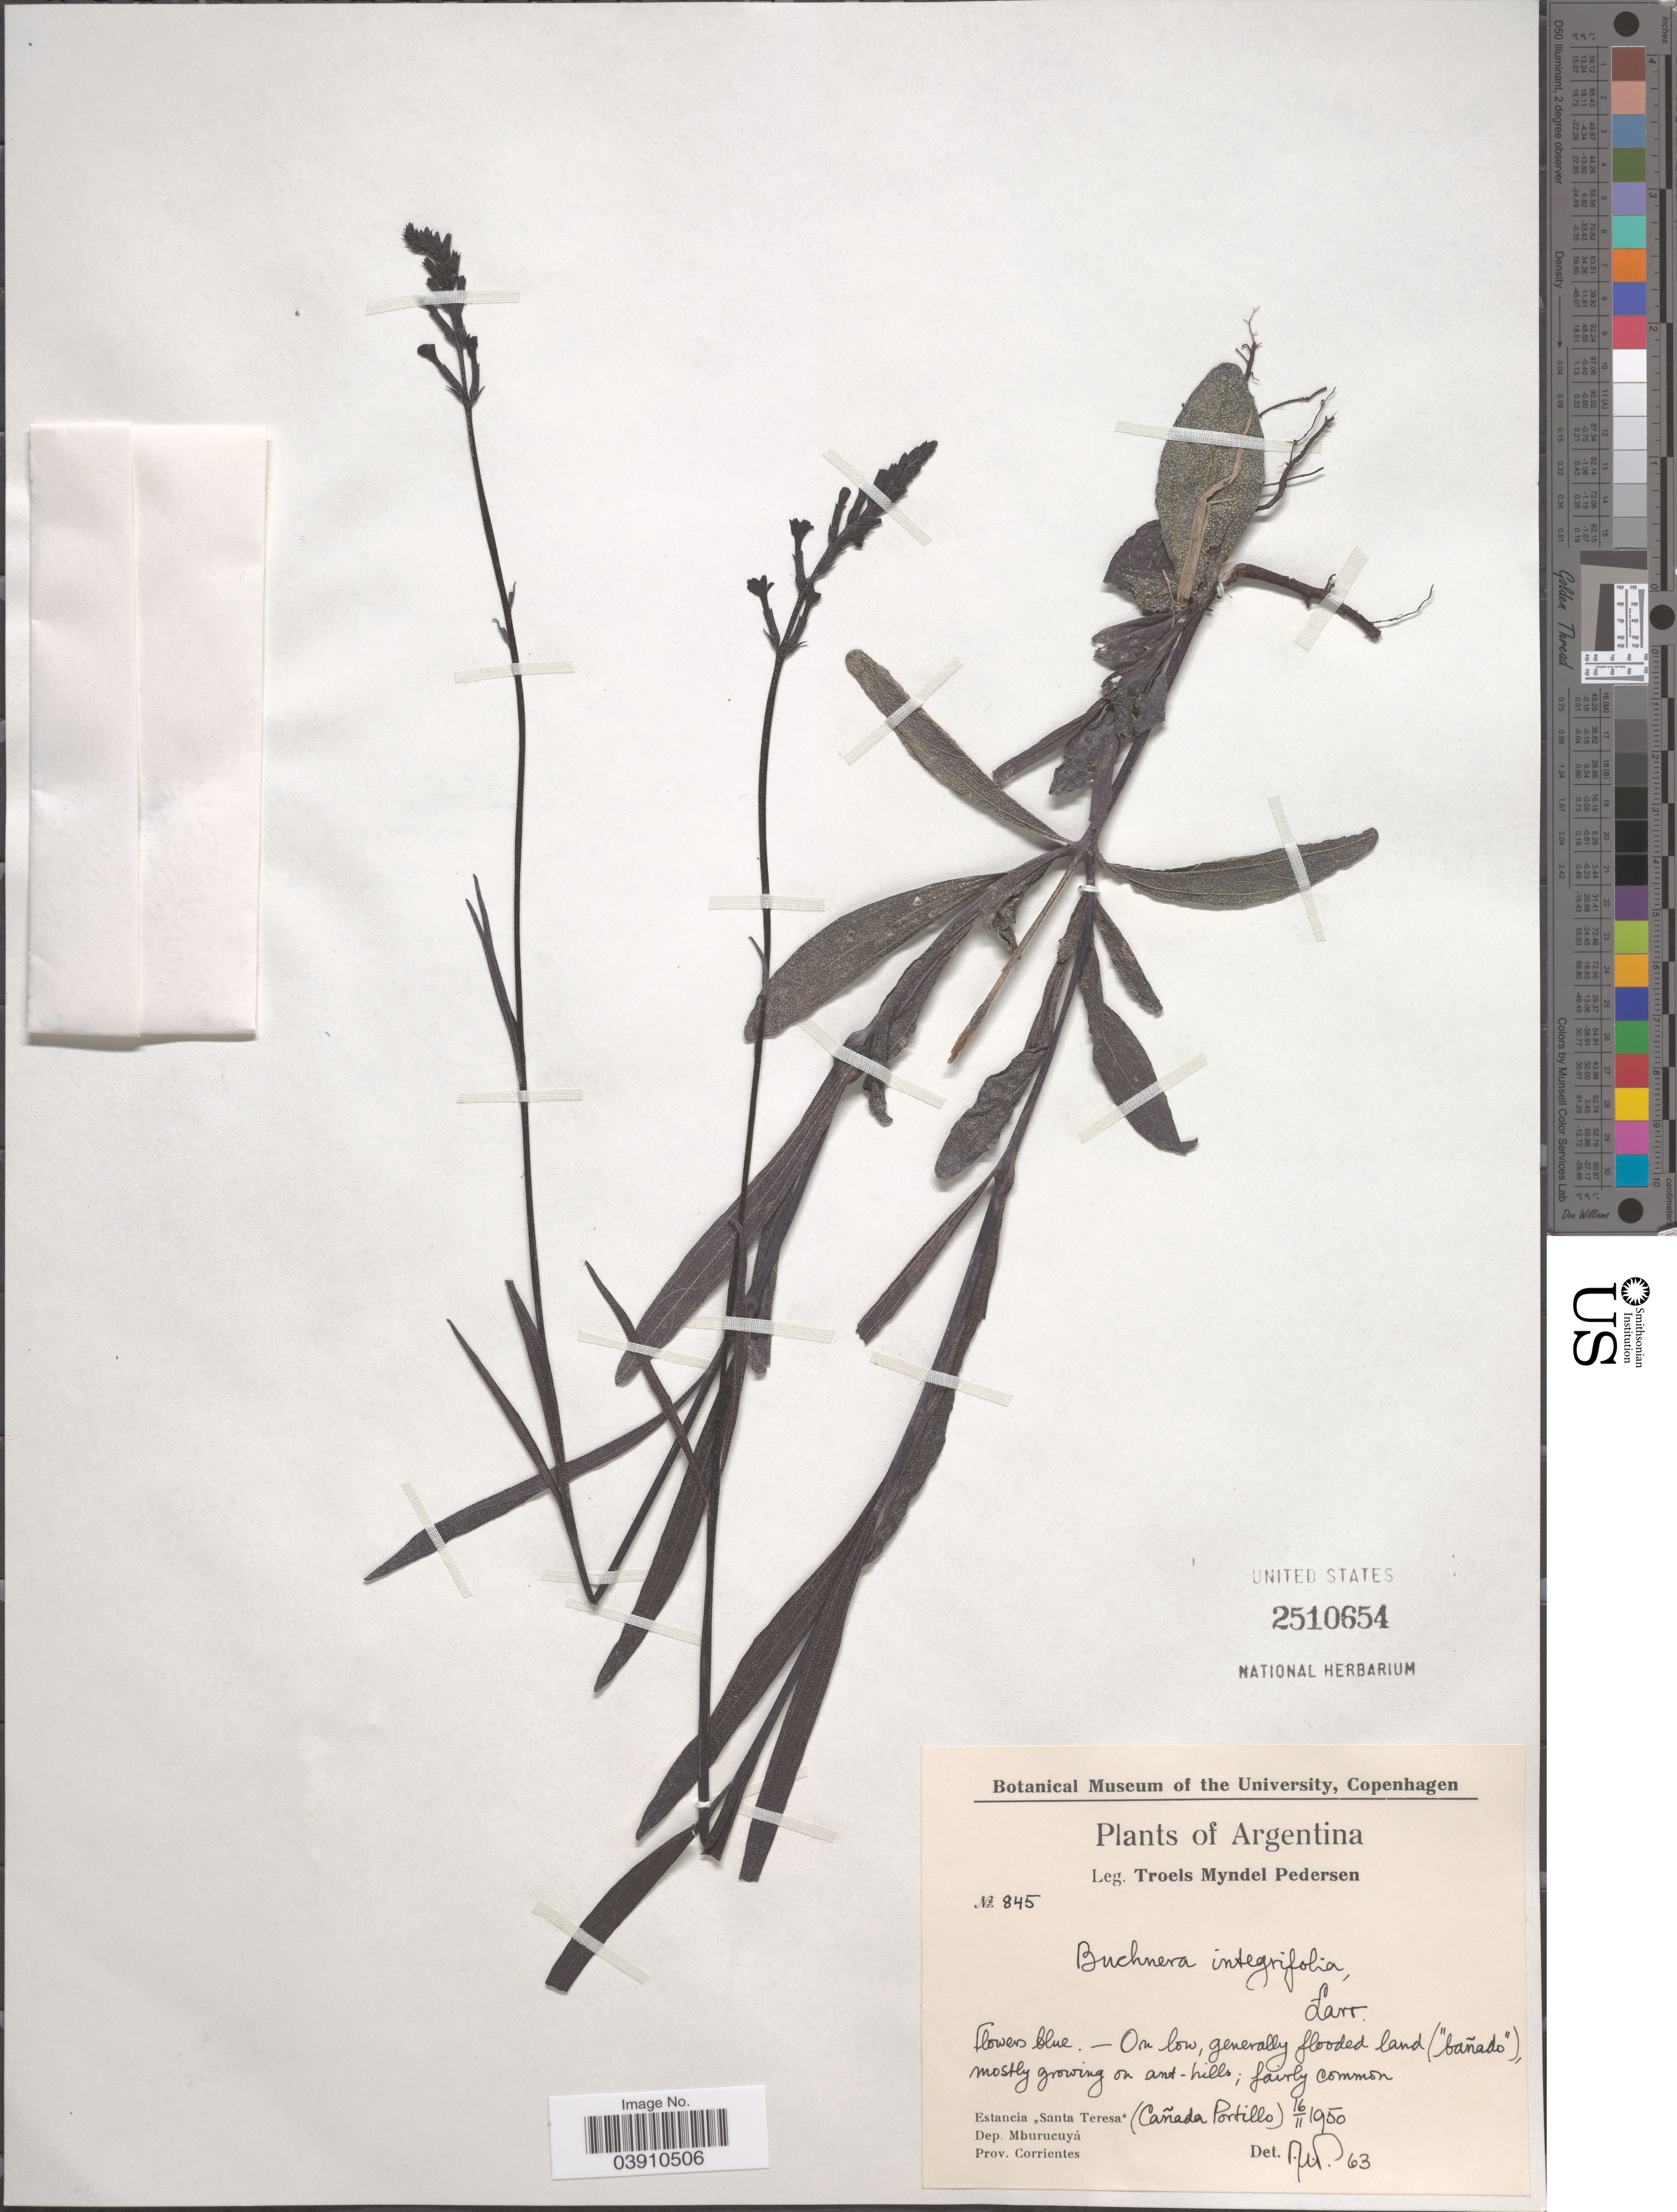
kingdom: Plantae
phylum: Tracheophyta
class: Magnoliopsida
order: Lamiales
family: Orobanchaceae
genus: Buchnera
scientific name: Buchnera integrifolia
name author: Larrañaga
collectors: T. Pederson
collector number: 845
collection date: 1950-11-16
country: Argentina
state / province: Corrientes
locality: Estancia ,,Santa Teresa' (Cañada Portillo). Dep. Mburucuyá.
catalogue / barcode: US 2510654